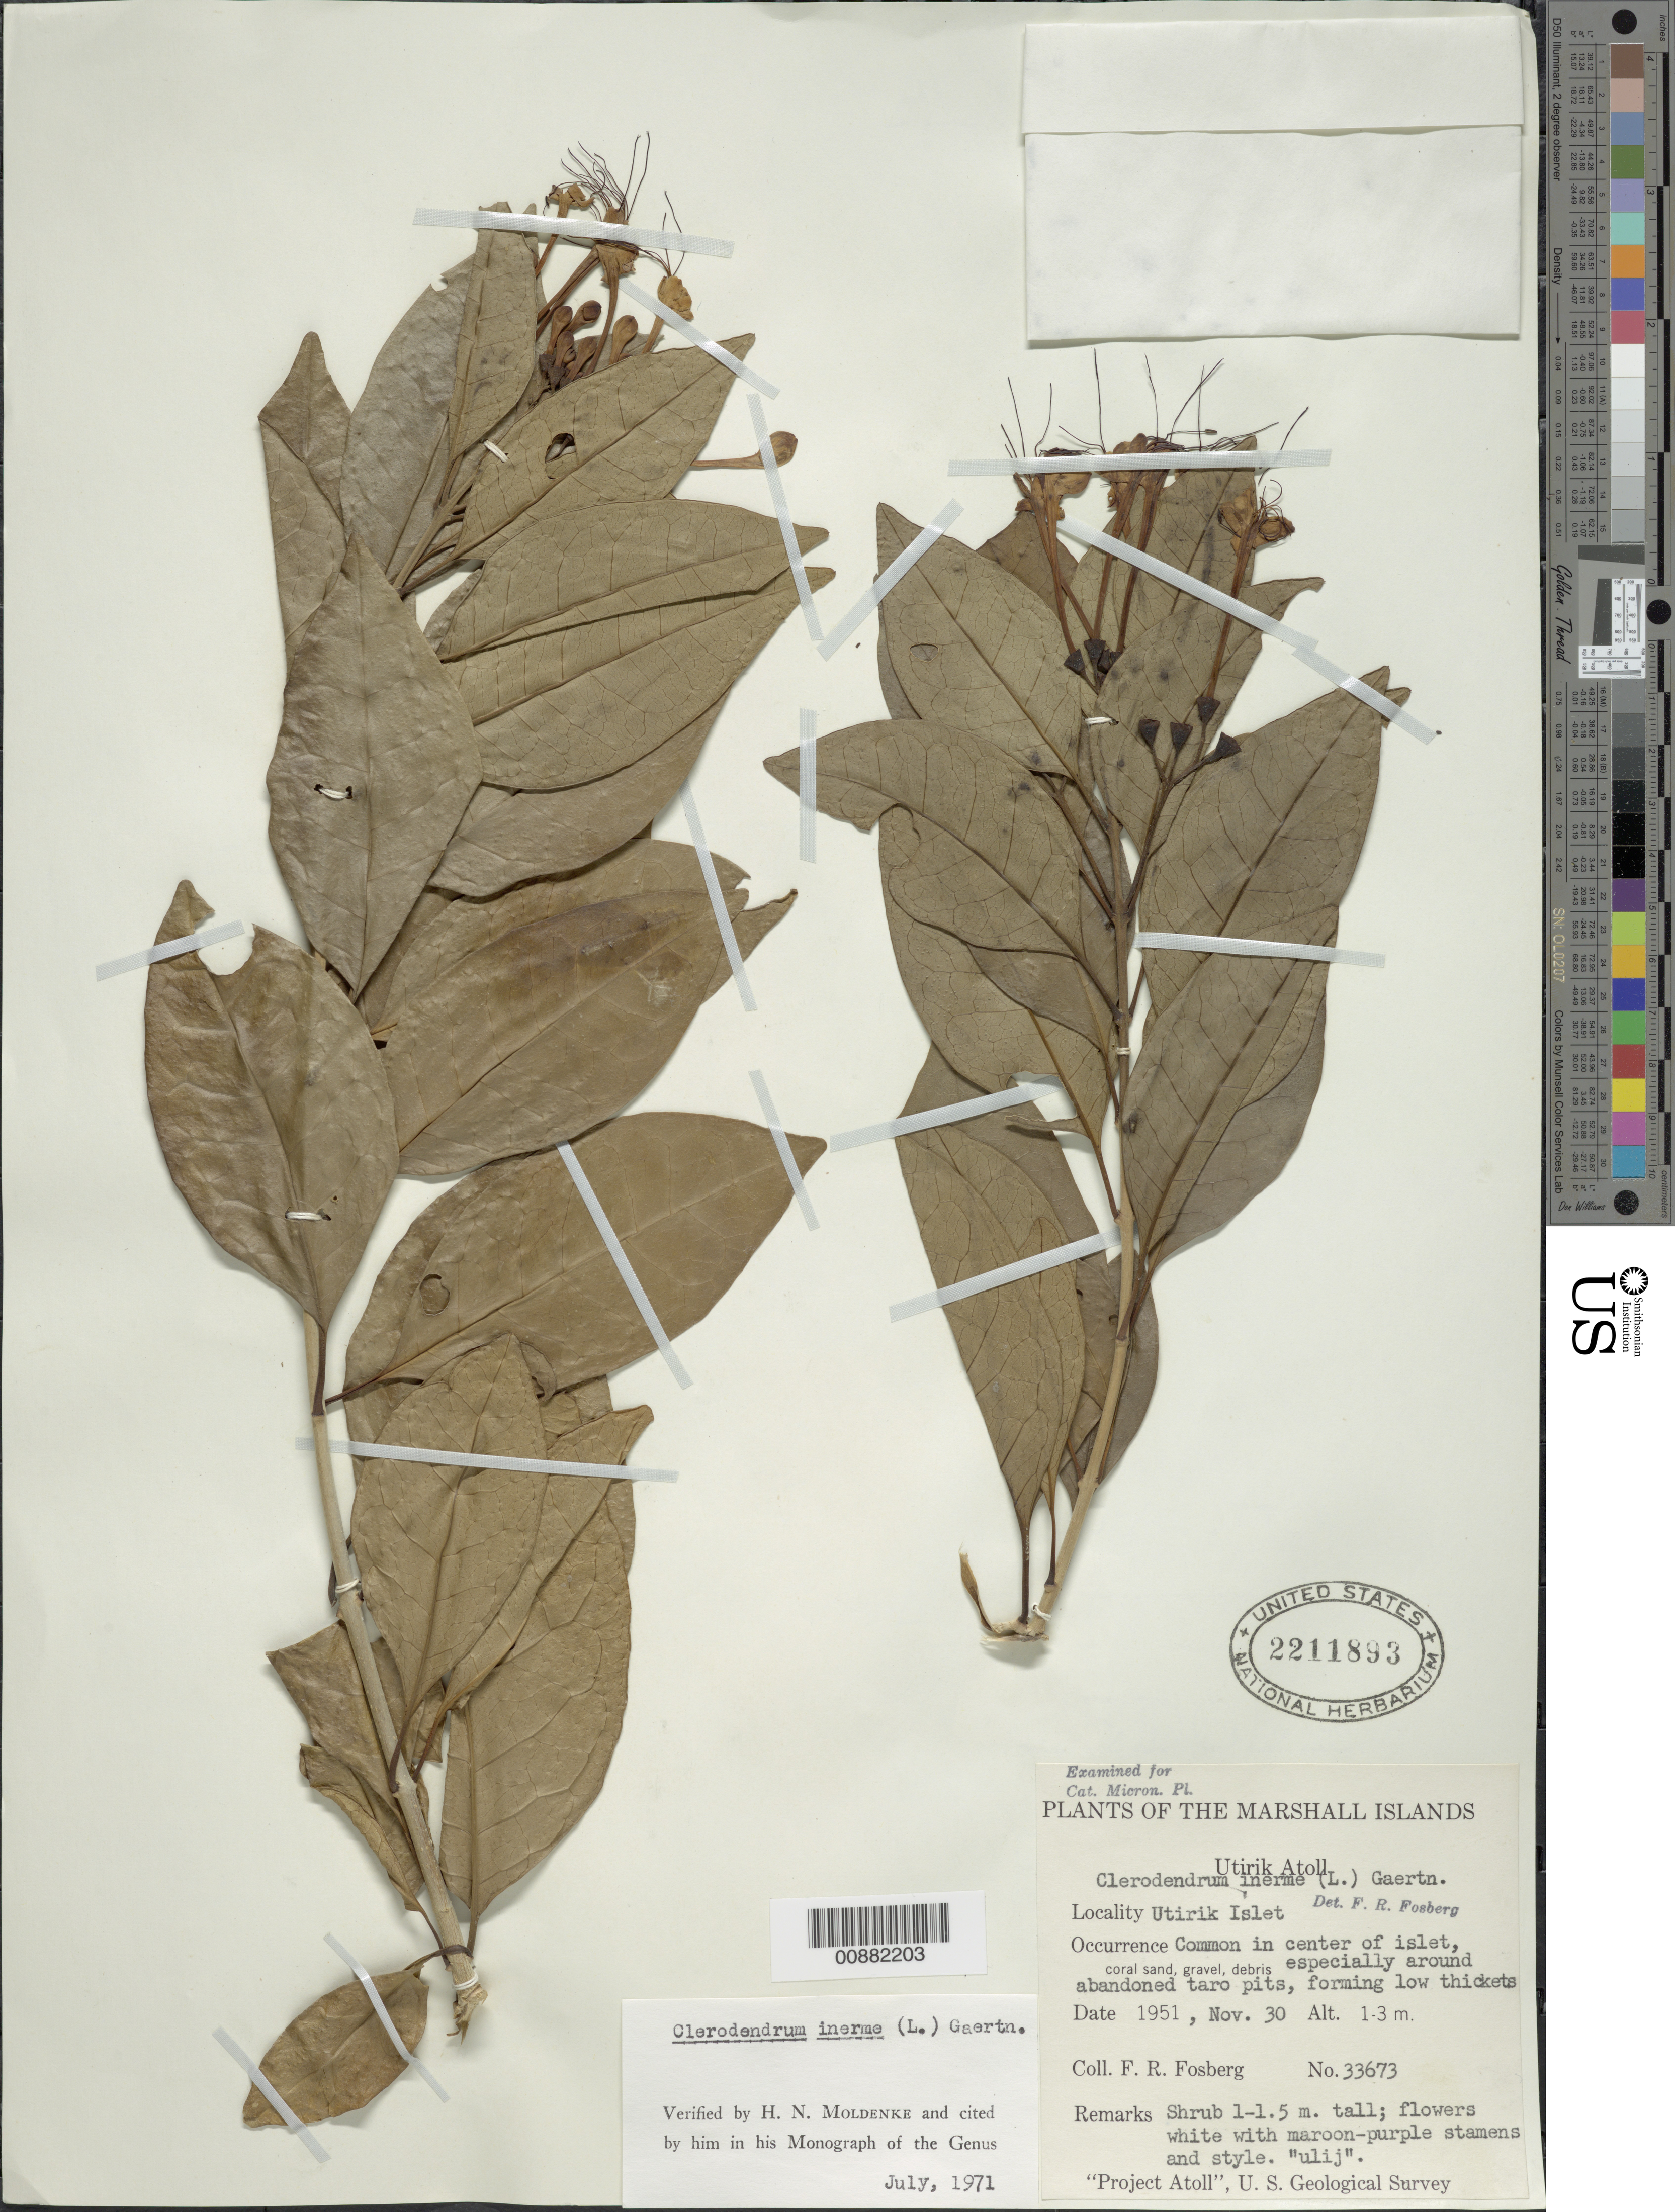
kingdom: Plantae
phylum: Tracheophyta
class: Magnoliopsida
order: Lamiales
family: Lamiaceae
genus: Clerodendrum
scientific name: Clerodendrum inerme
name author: (L.) Gaertn.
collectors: F. R. Fosberg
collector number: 33673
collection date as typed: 30 Nov 1951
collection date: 1951-11-30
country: Marshall Islands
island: Utrik [Utirik] Atoll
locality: Utirik Islet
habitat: common in center of islet, especially around abandoned taro pits, forming low thickets.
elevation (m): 1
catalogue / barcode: US 2211893